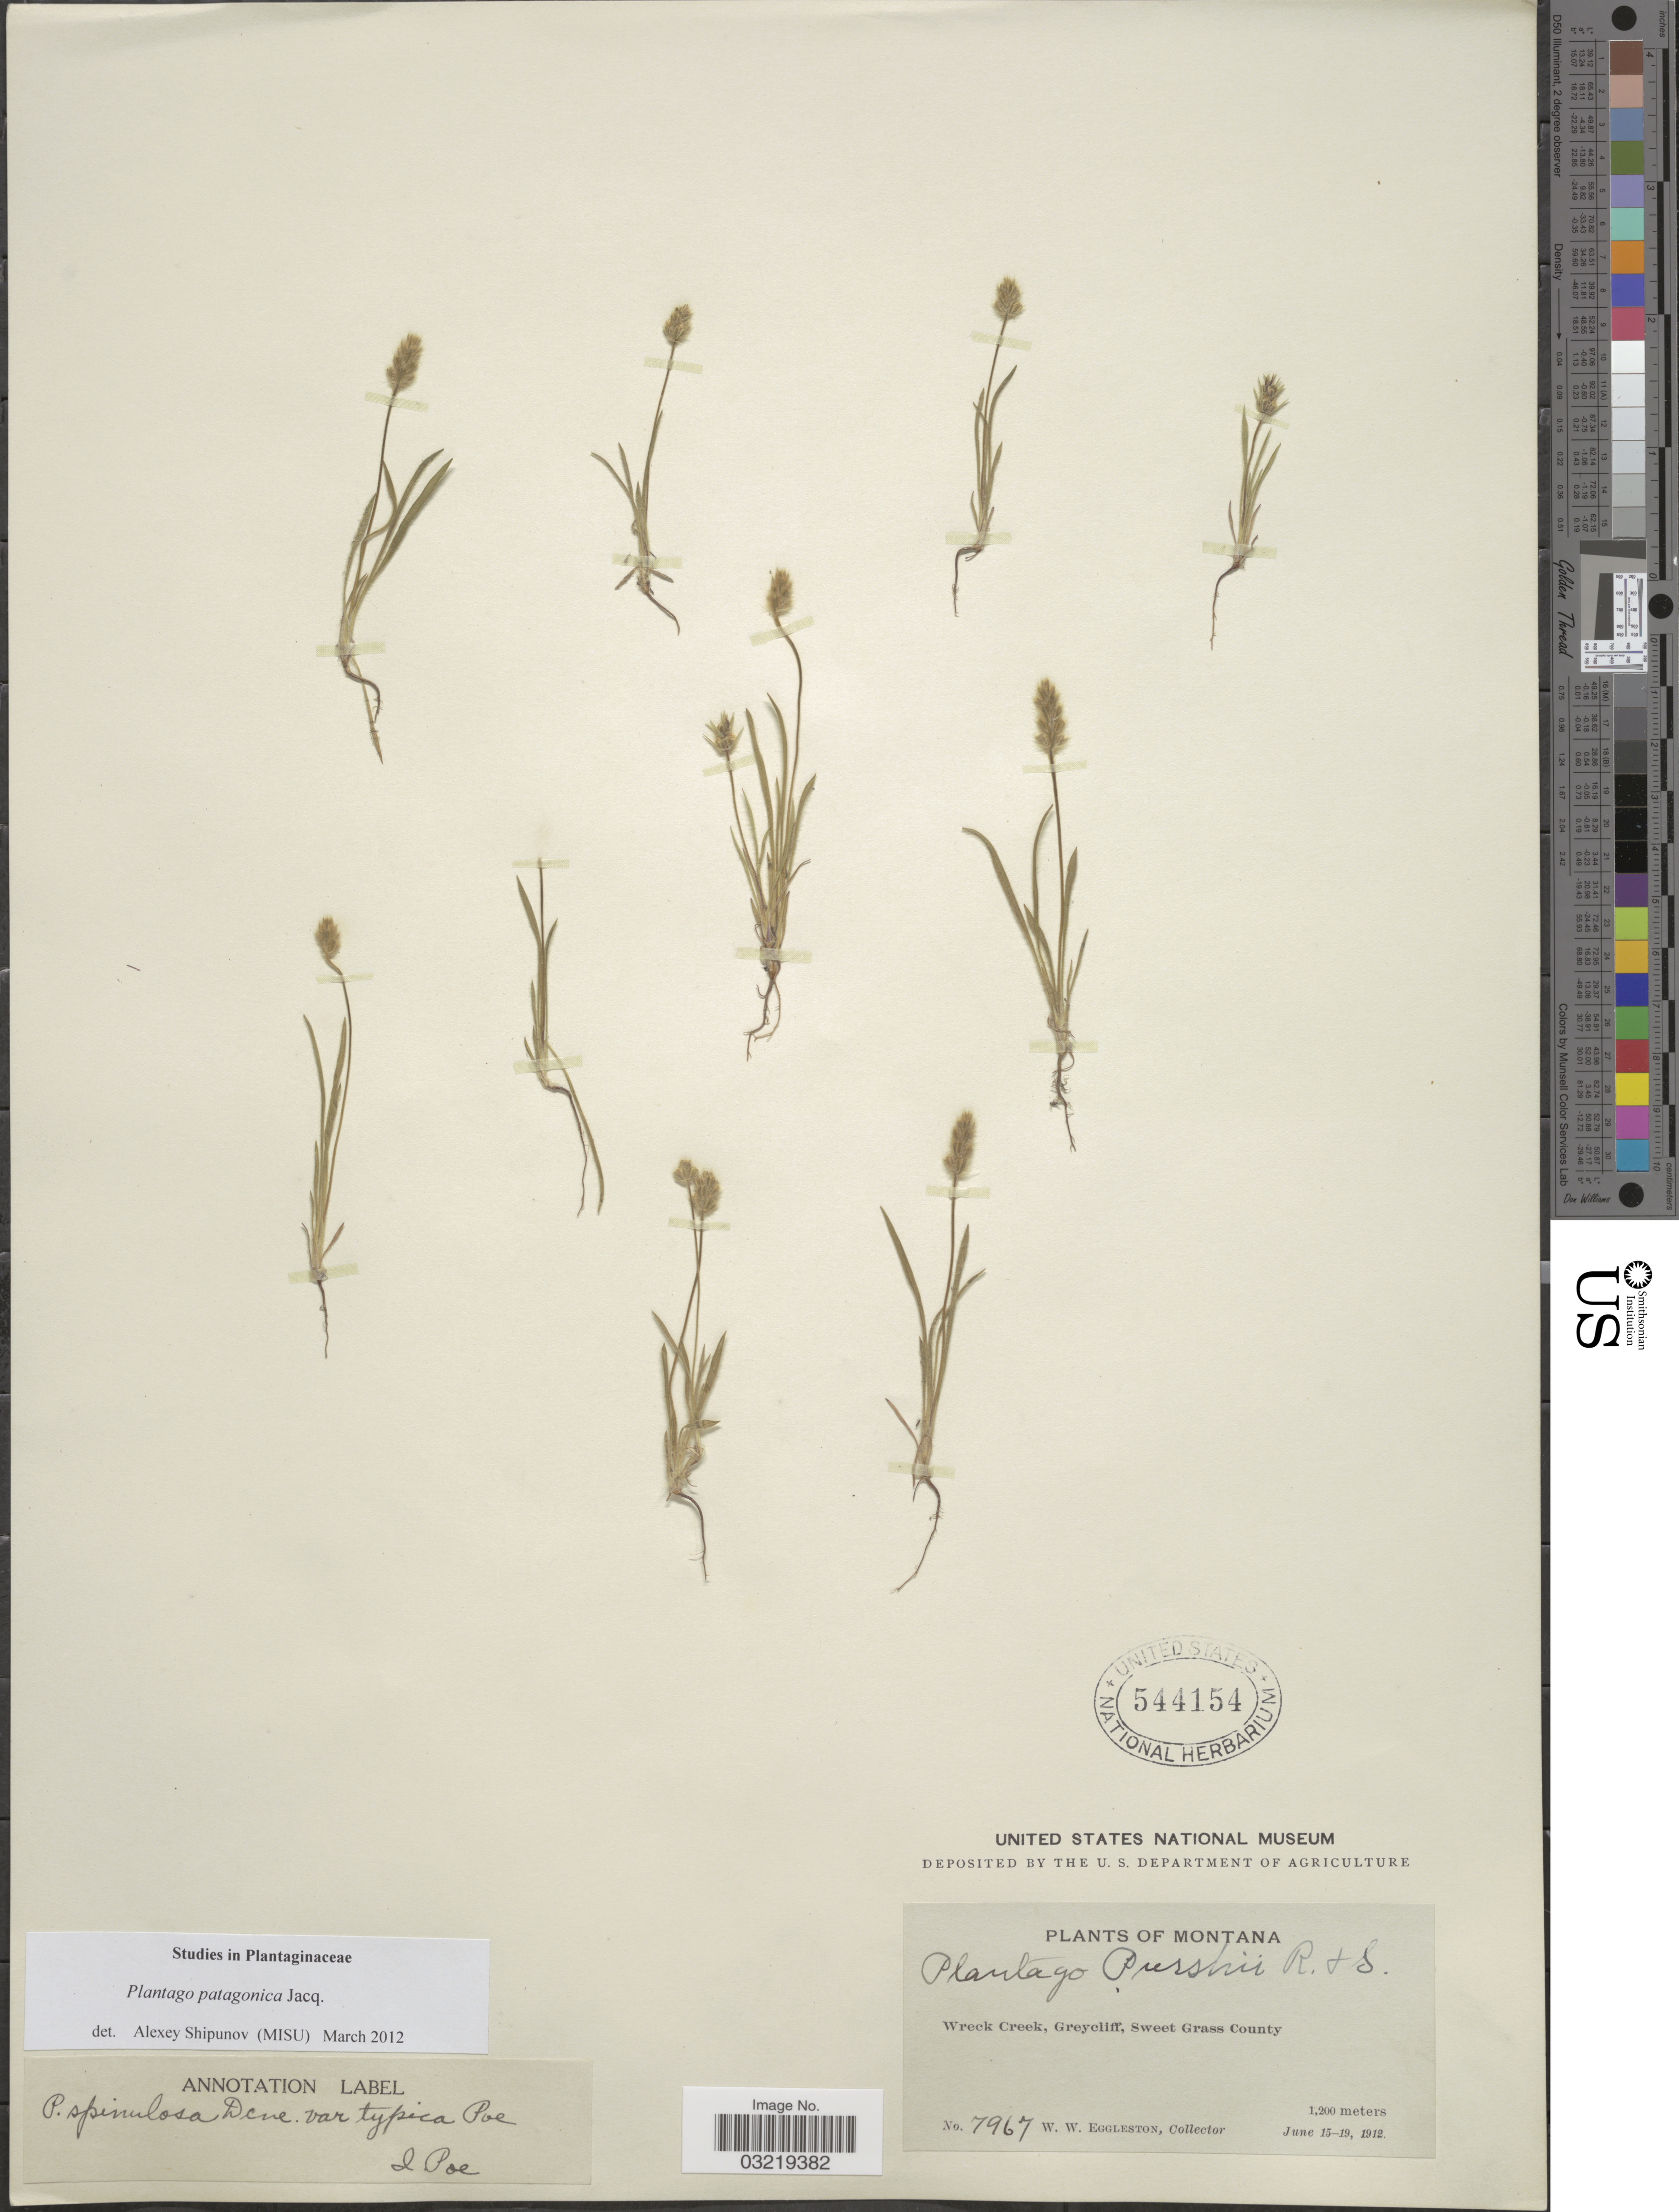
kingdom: Plantae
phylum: Tracheophyta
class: Magnoliopsida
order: Lamiales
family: Plantaginaceae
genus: Plantago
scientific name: Plantago patagonica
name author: Jacq.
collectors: W. W. Eggleston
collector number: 7967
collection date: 1912-06-15/1912-06-19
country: United States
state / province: Montana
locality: Wreck Creek, Greycliff, Sweet Grass County.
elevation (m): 1200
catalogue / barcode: US 544154